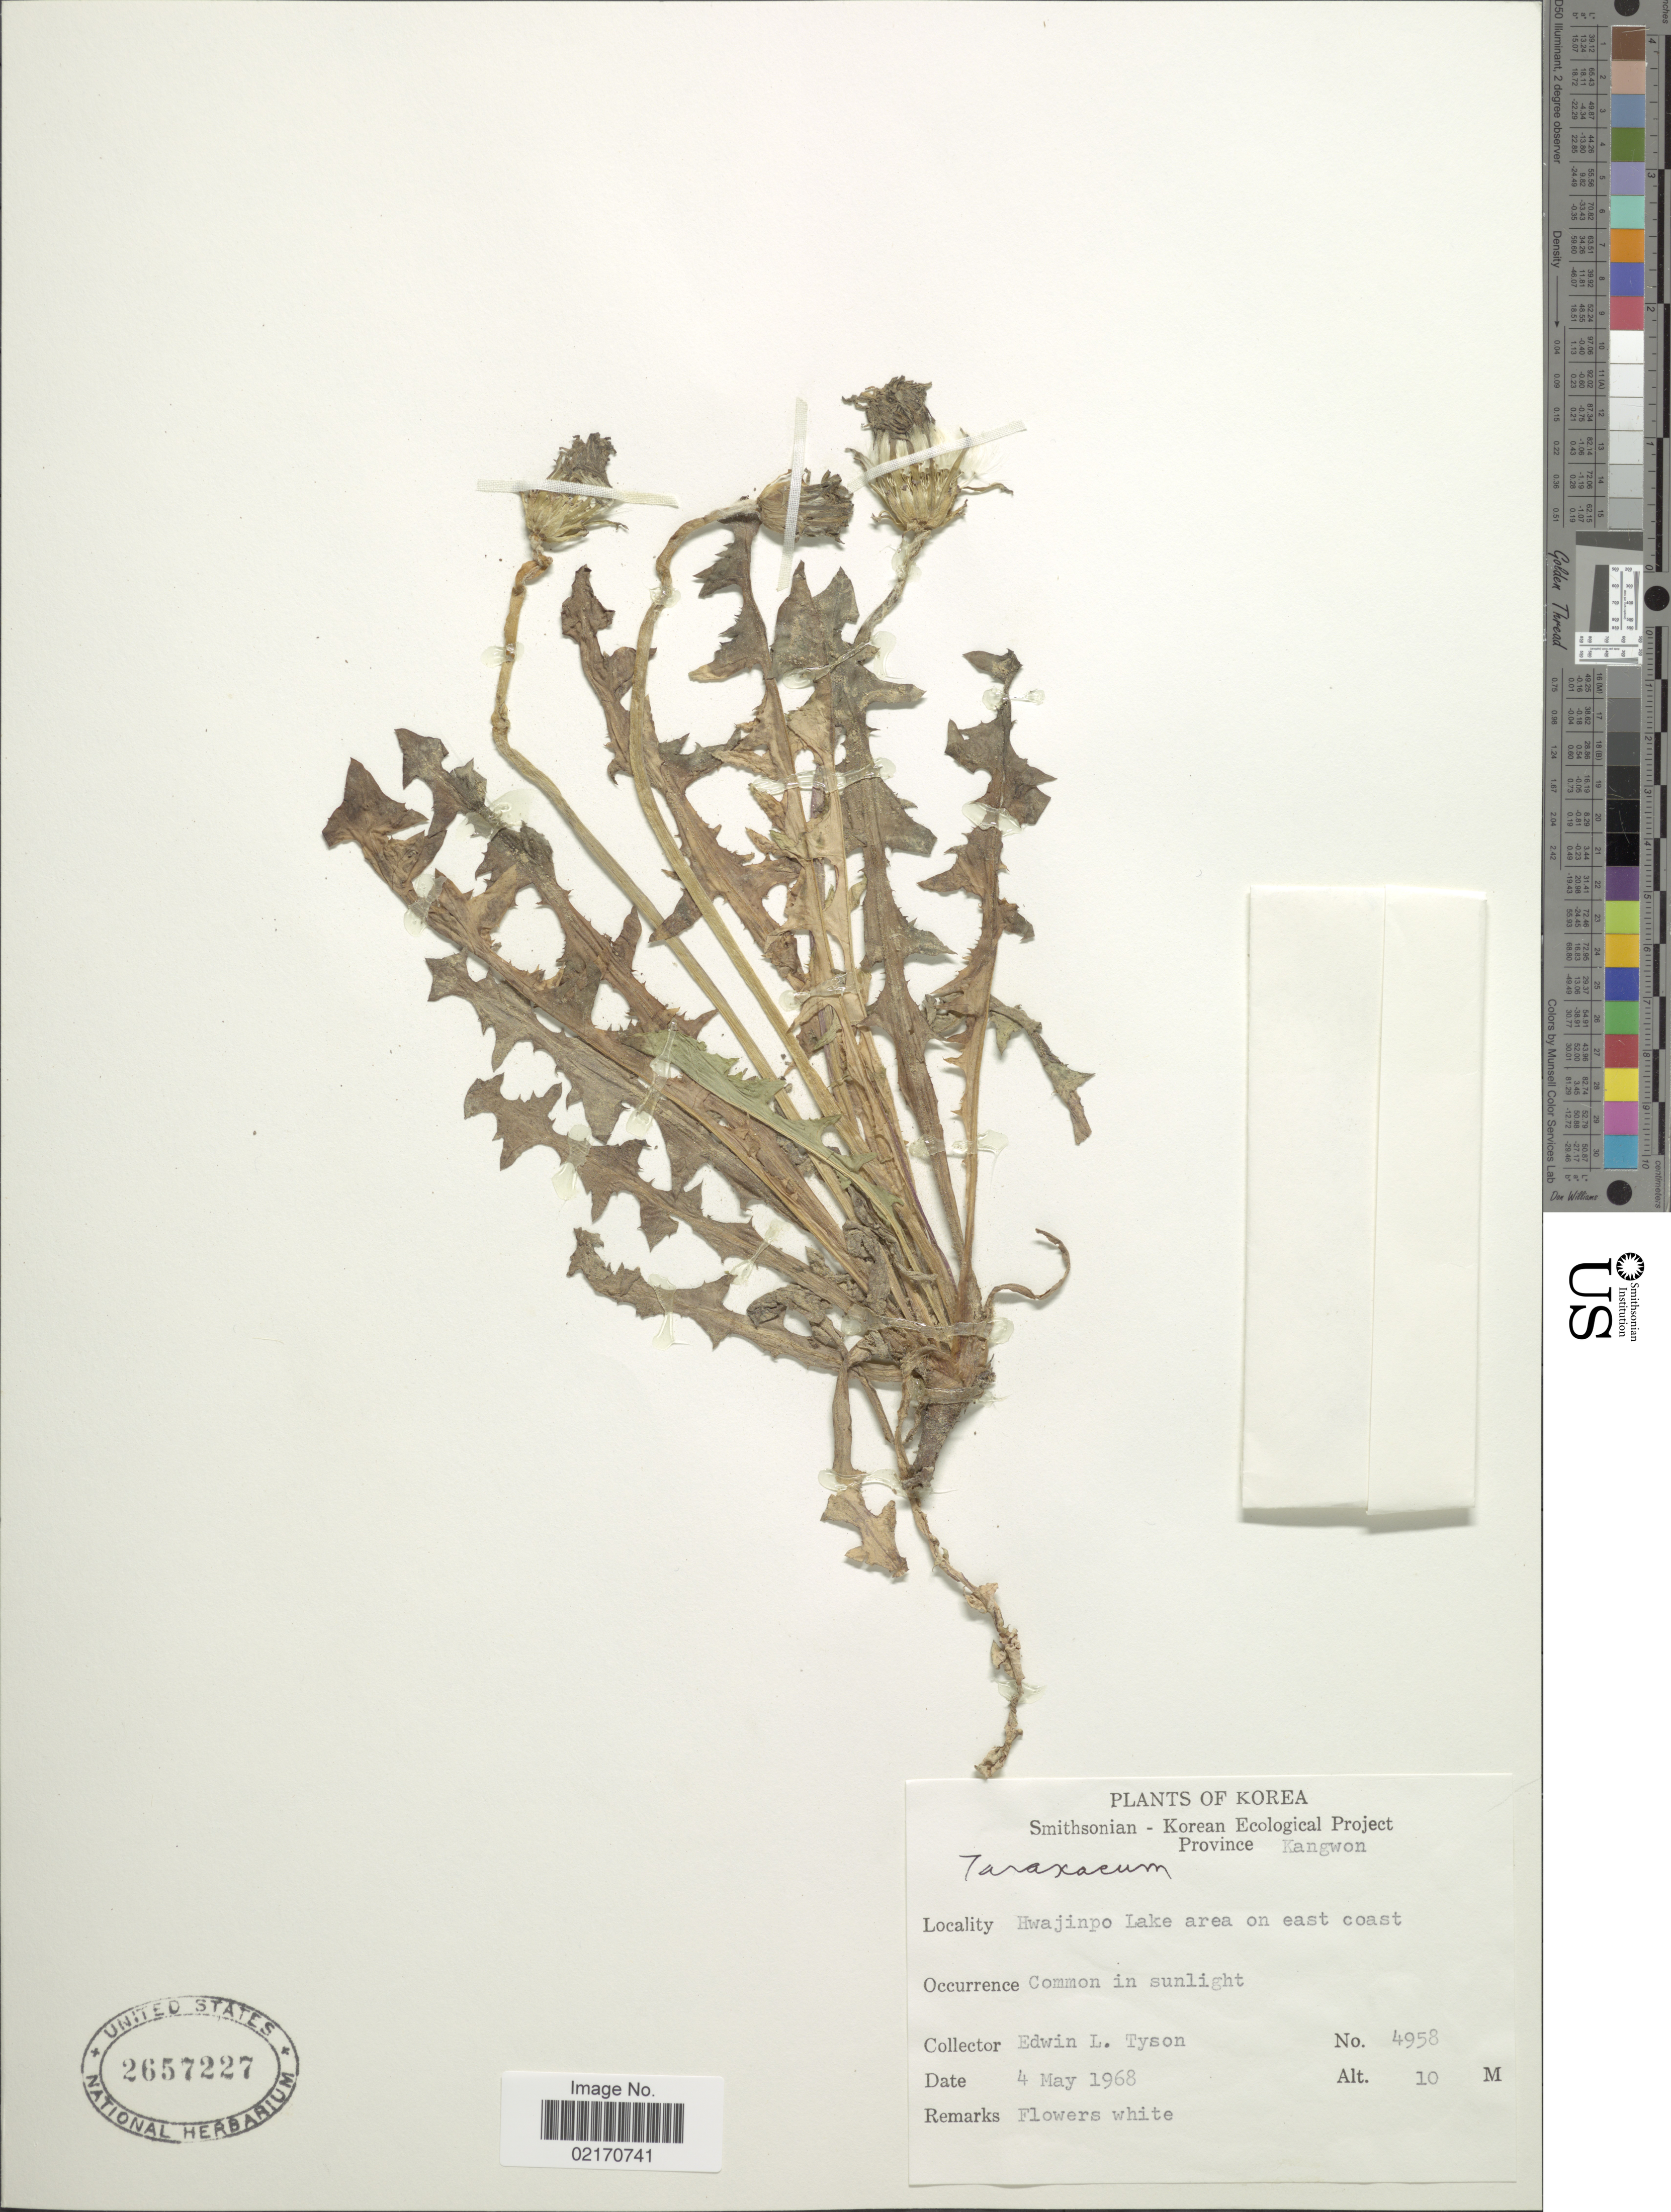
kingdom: Plantae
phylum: Tracheophyta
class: Magnoliopsida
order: Asterales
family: Asteraceae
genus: Taraxacum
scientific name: Taraxacum sp.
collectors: E. L. Tyson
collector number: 4958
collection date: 1968-05-04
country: North Korea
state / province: Kangwon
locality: Hwajinpo Lake area on east coast.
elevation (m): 10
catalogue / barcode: US 2657227